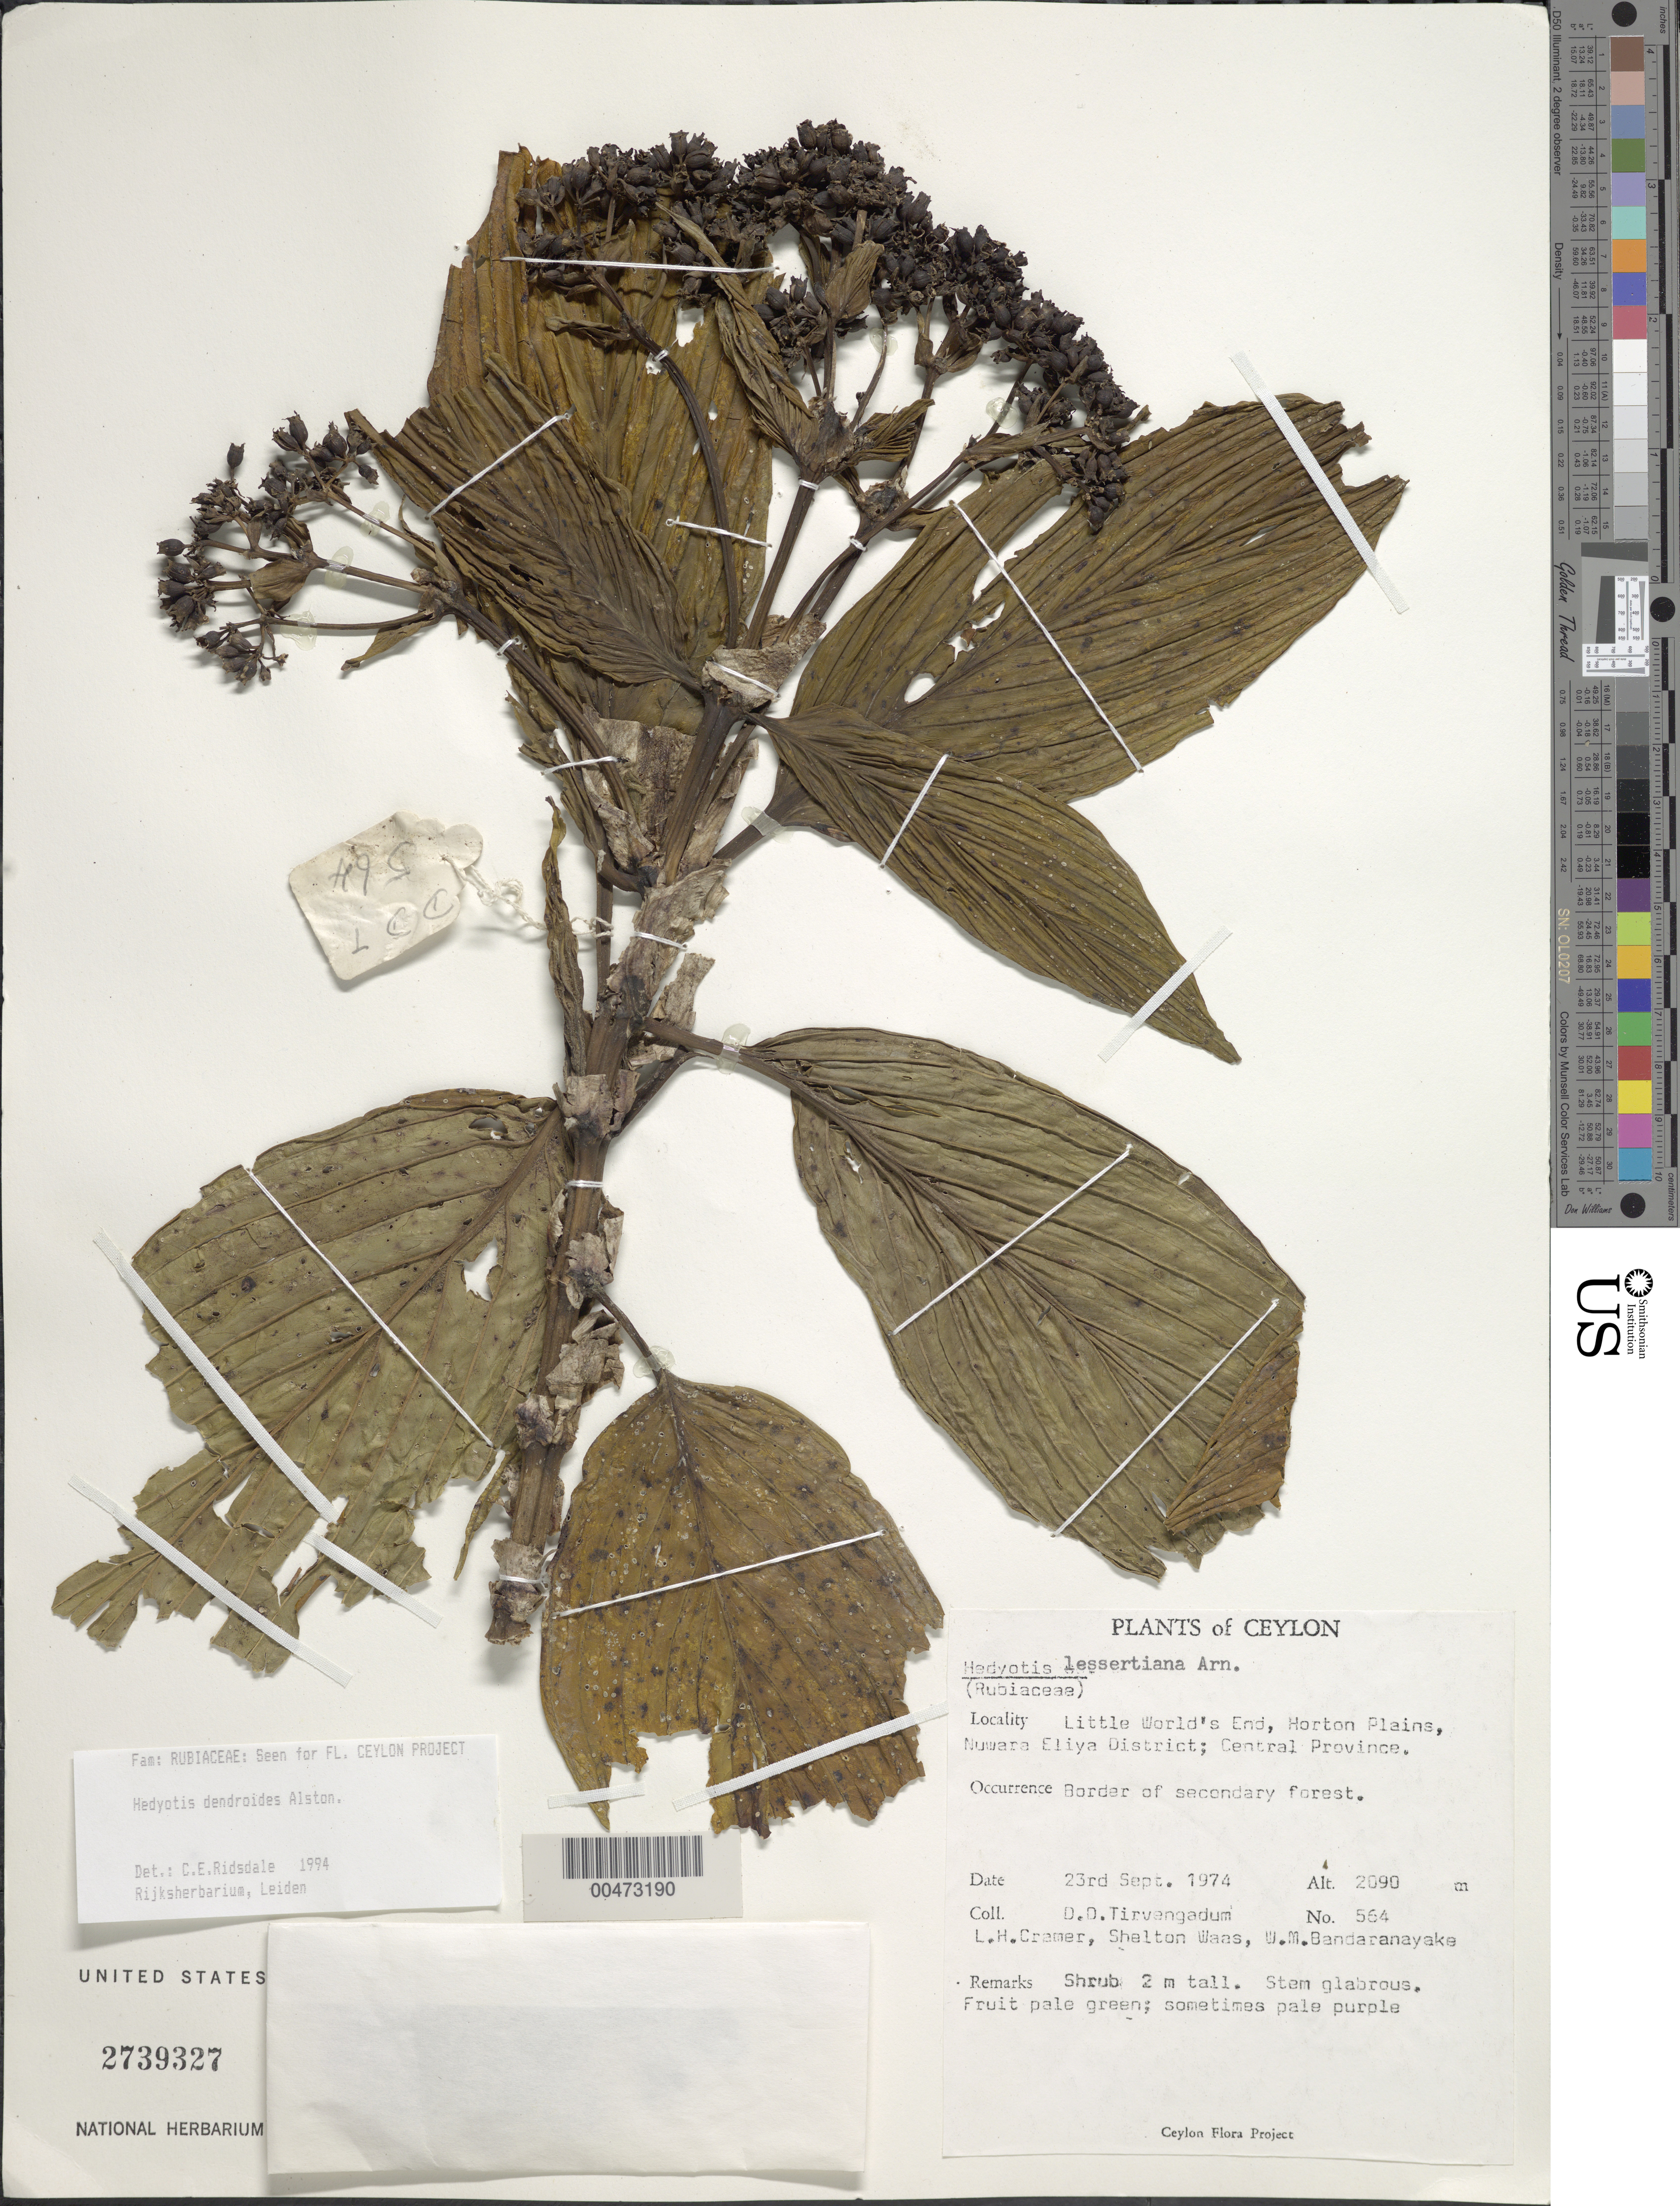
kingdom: Plantae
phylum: Tracheophyta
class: Magnoliopsida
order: Gentianales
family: Rubiaceae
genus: Hedyotis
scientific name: Hedyotis dendroides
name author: Alston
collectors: D. Tirvengadum, L. H. Cramer, S. Waas & W. Bandaranayake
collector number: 564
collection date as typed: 23 Sep 1974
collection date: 1974-09-23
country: Sri Lanka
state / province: Central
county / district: Nuwara Eliya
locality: Little World's End, Horton Plains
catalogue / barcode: US 2739327